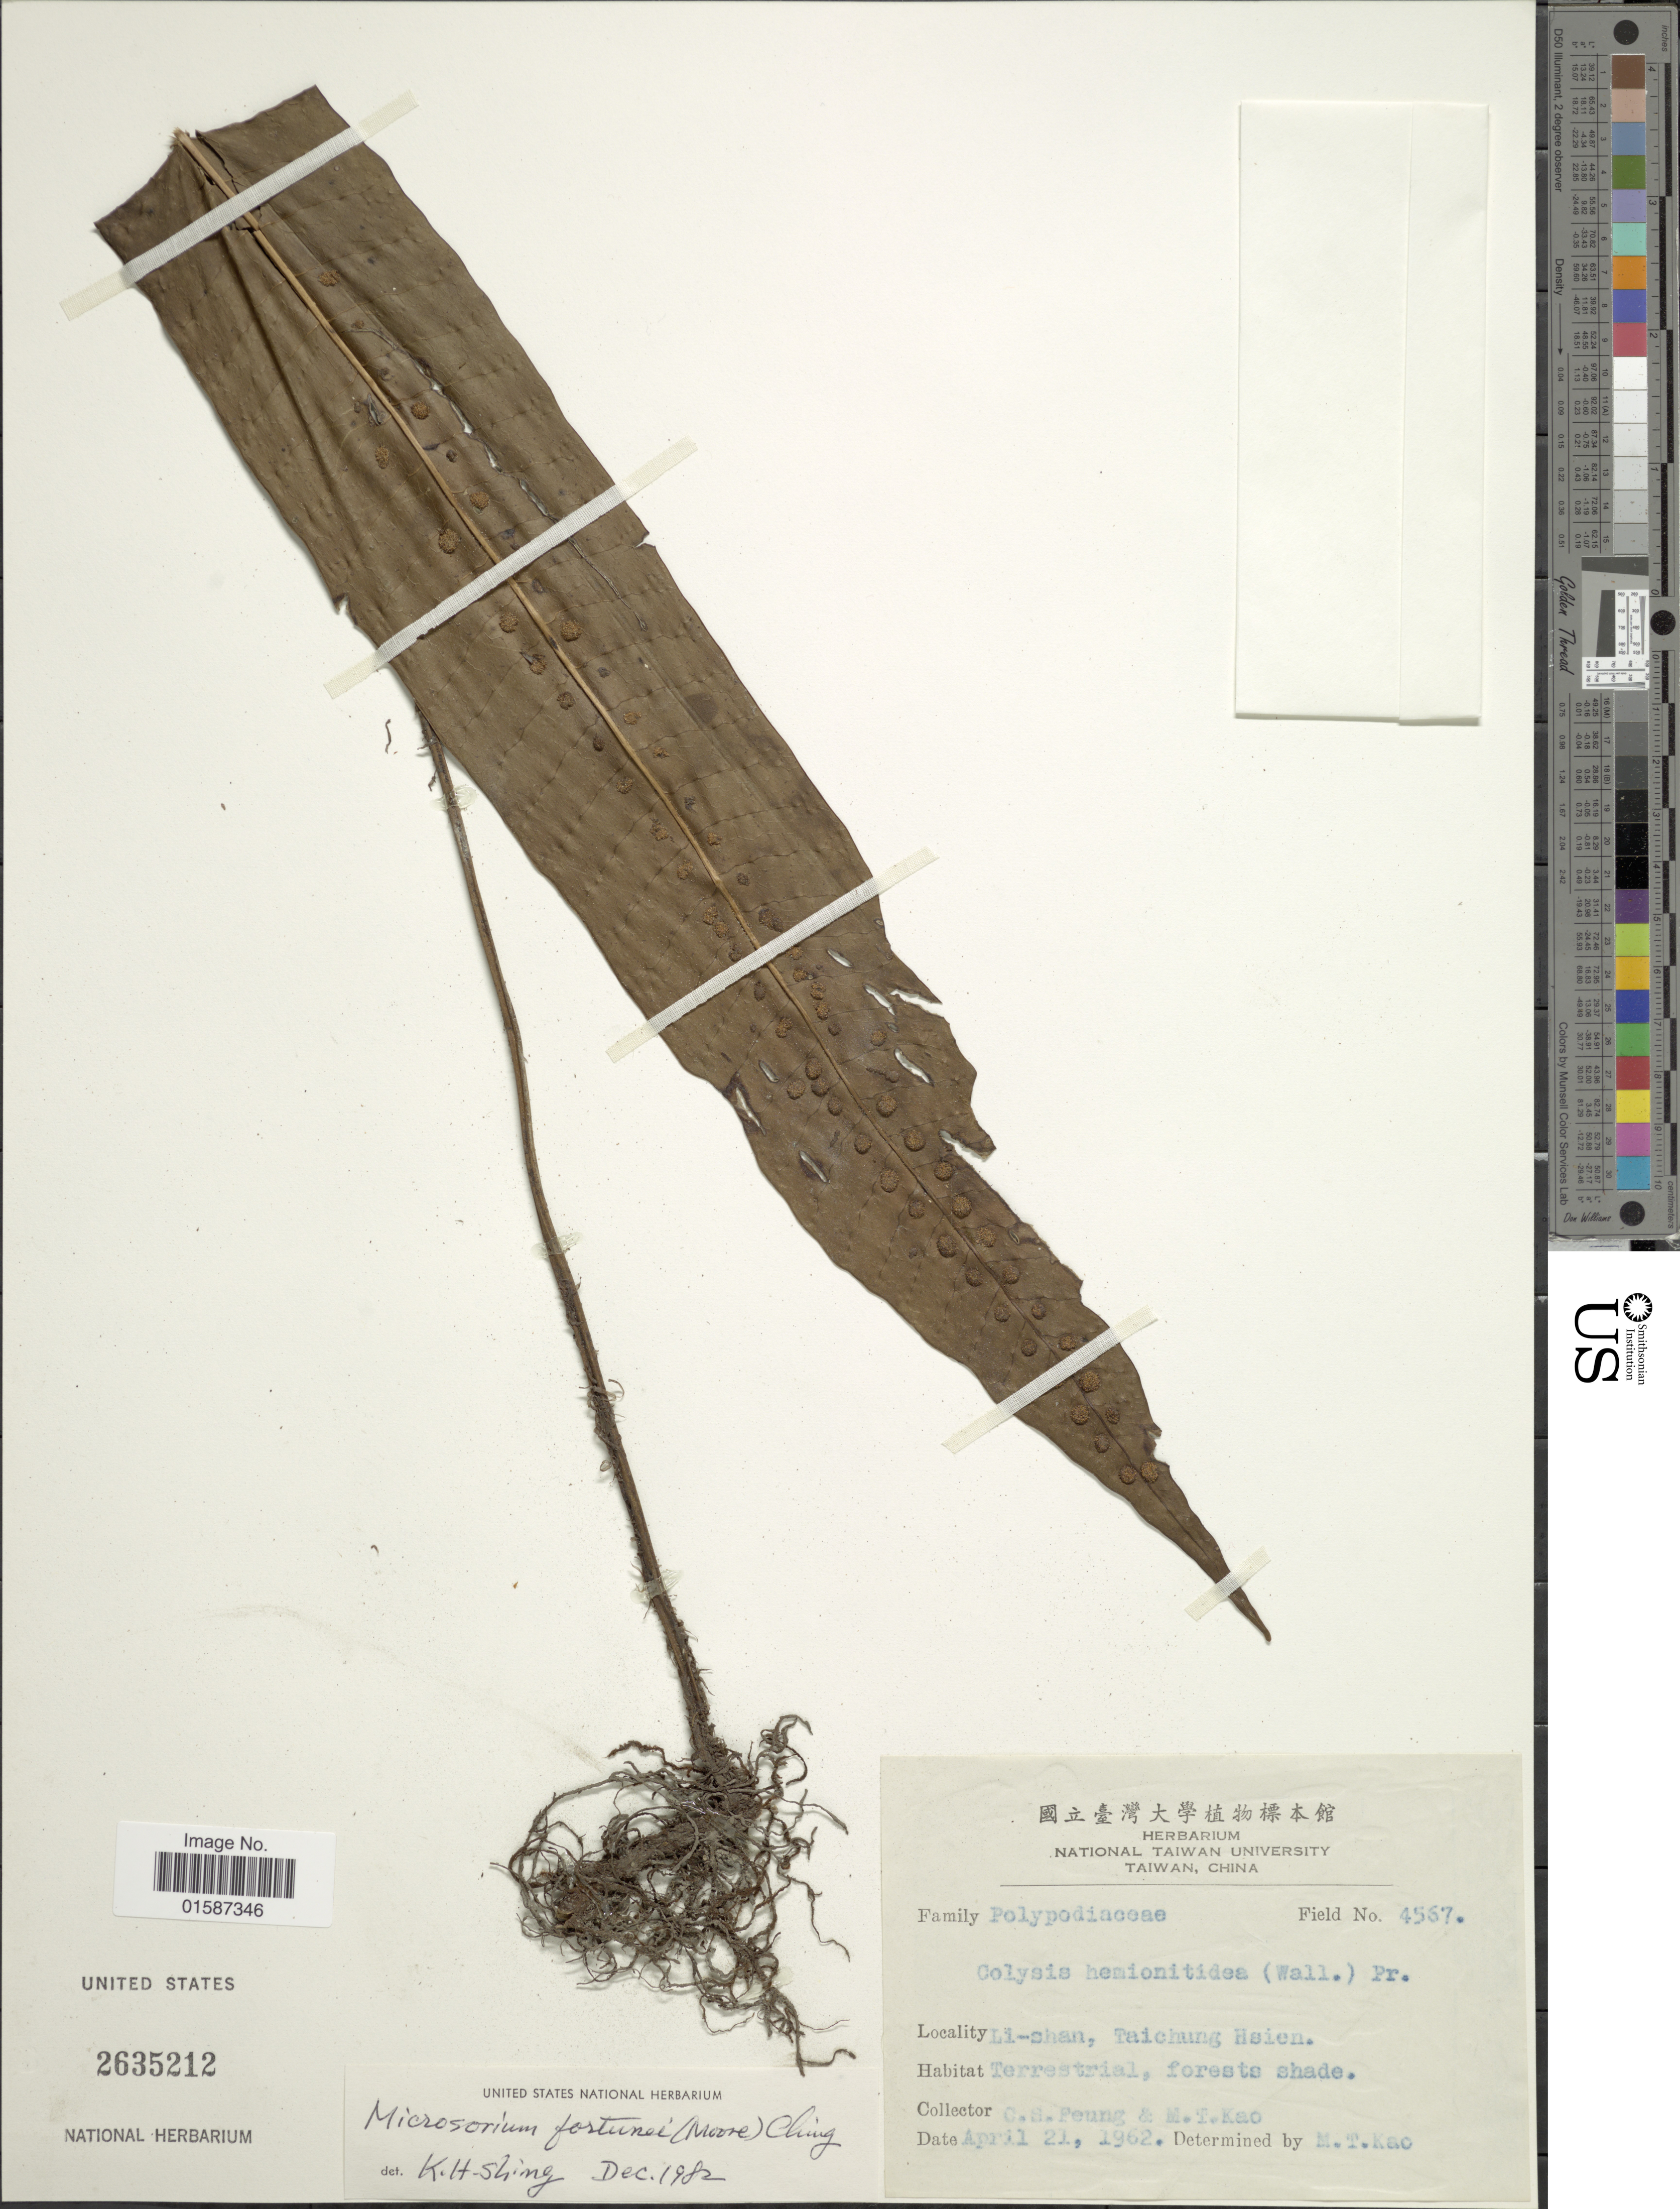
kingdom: Plantae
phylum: Tracheophyta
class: Polypodiopsida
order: Polypodiales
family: Polypodiaceae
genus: Neolepisorus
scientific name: Neolepisorus fortunei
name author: (T. Moore) Li S. Wang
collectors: C. Feung & M. T. Kao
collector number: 4567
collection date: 1962-04-21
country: Taiwan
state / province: Taichung City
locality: Li Shan- Taichung Hsien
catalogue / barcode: US 2635212